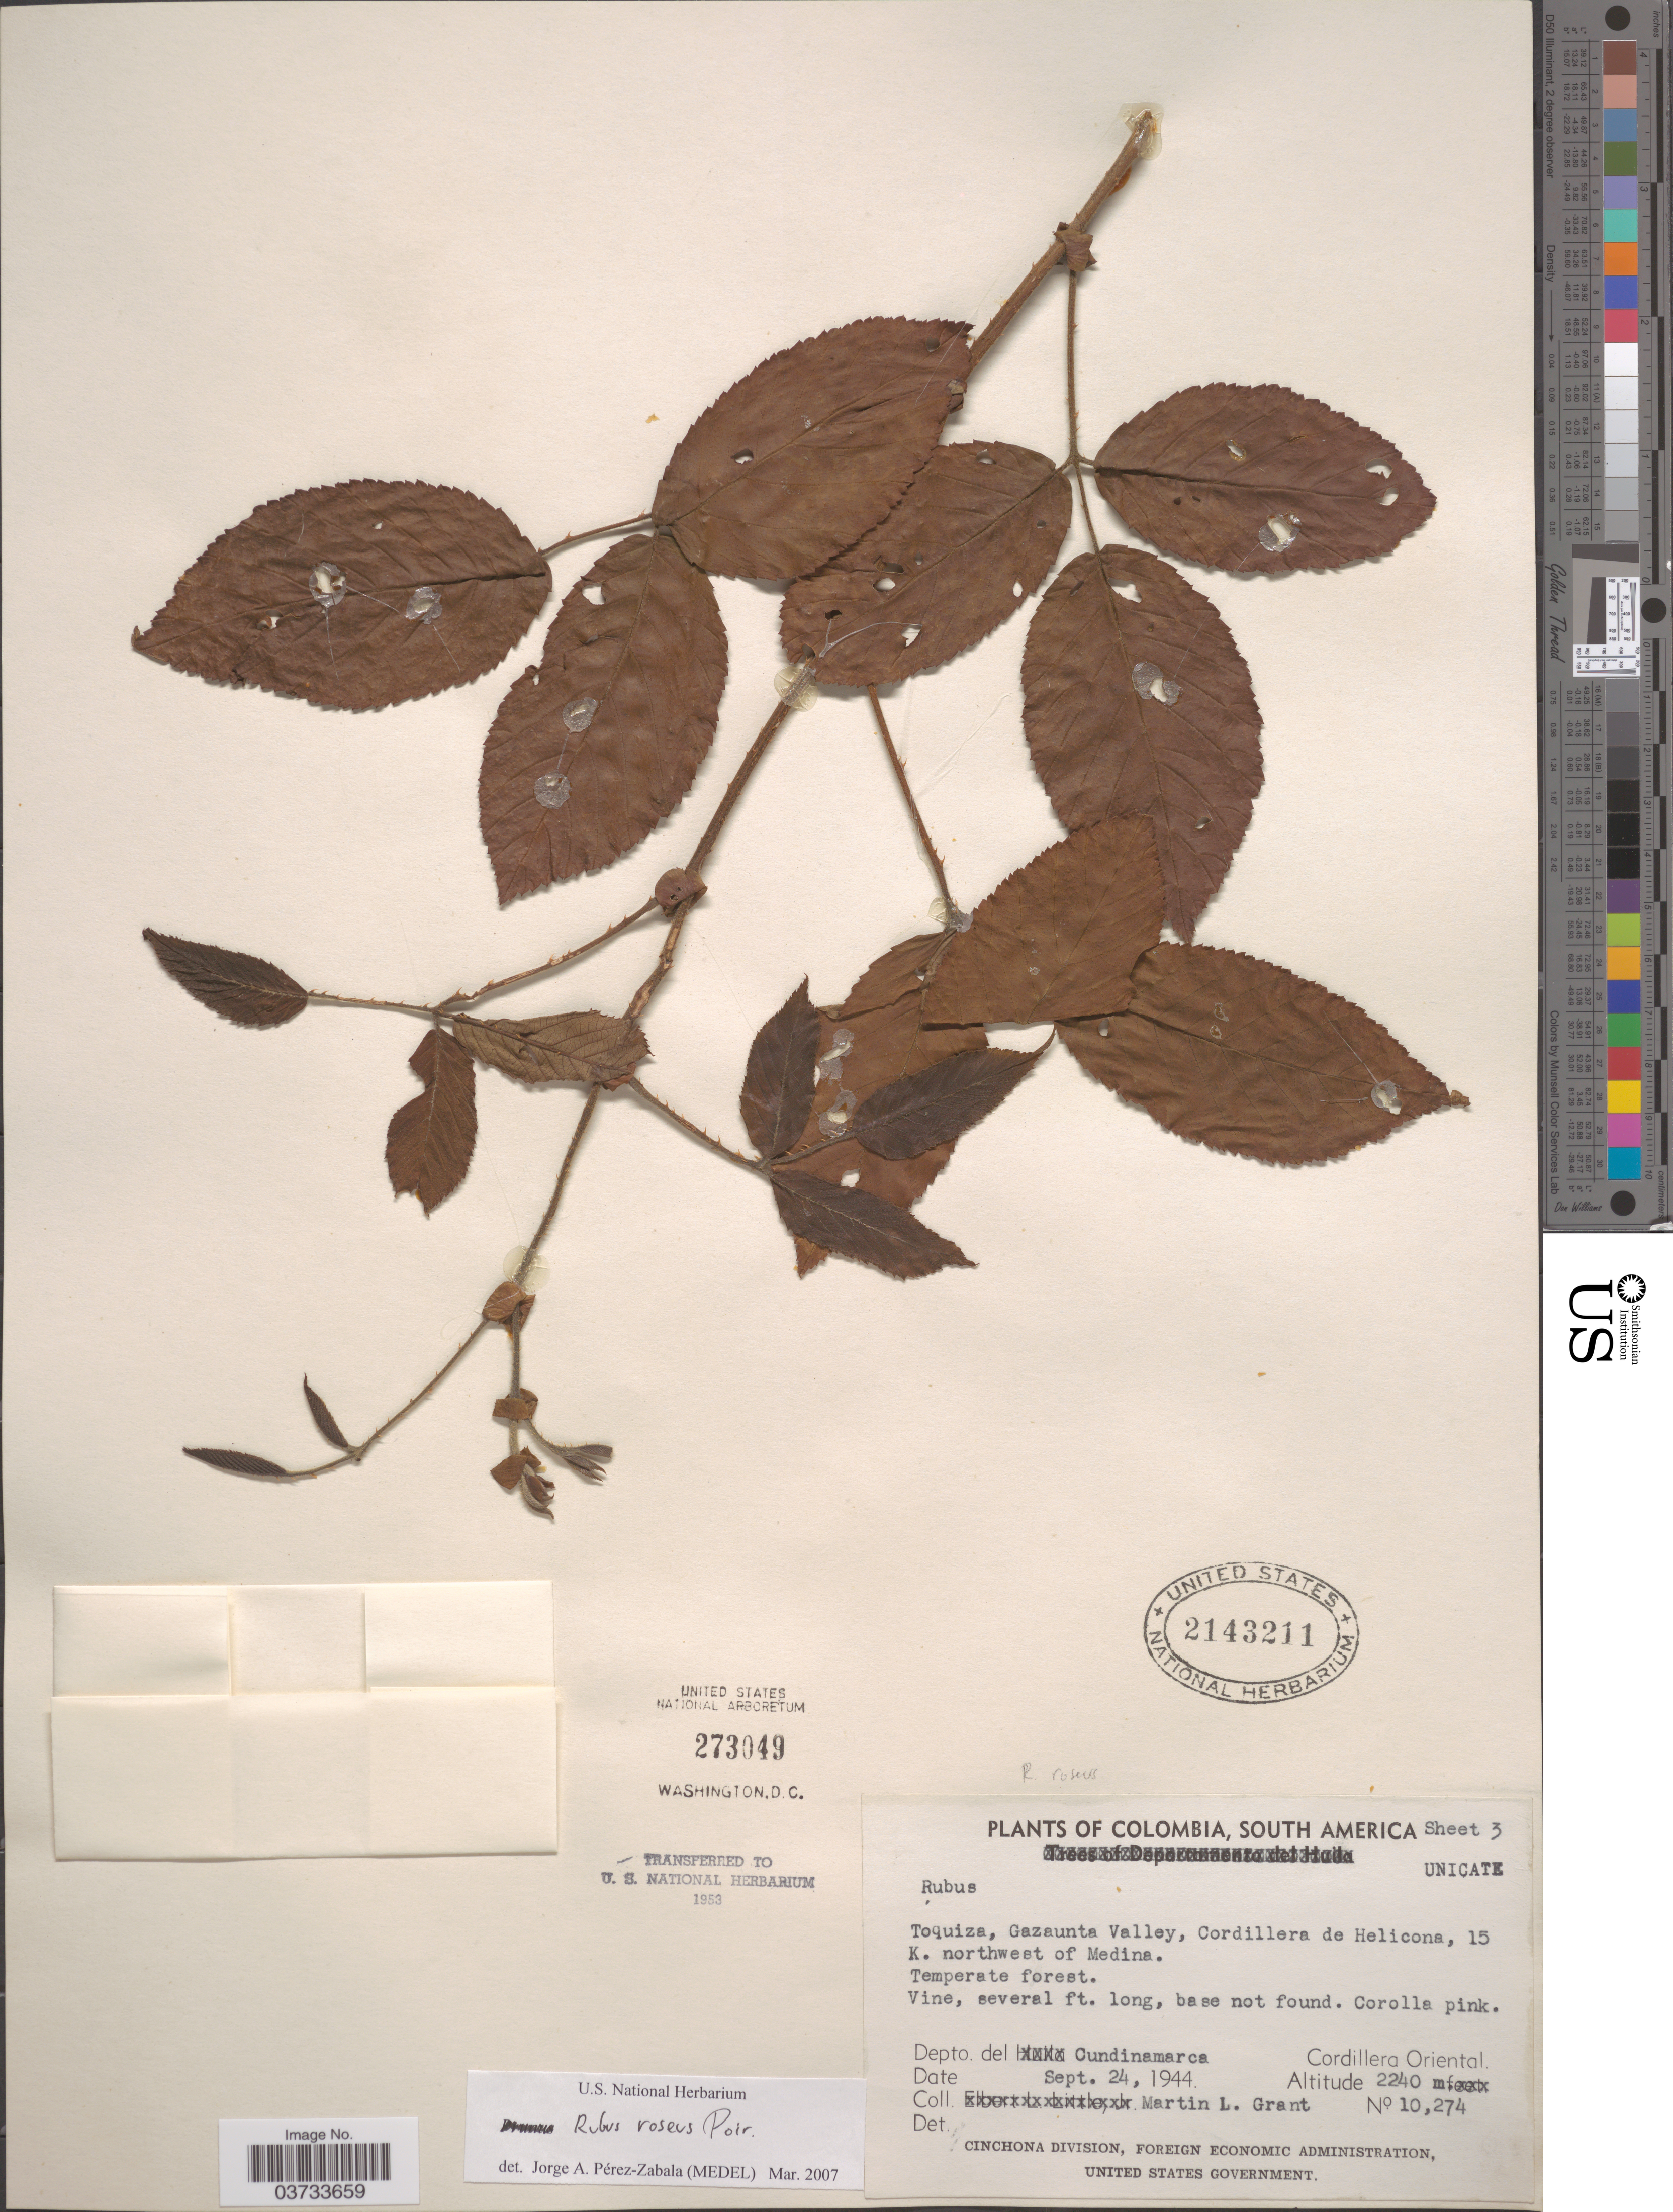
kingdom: Plantae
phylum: Tracheophyta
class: Magnoliopsida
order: Rosales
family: Rosaceae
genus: Rubus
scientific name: Rubus roseus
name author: Poir.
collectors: M. L. Grant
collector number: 10274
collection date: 1944-09-24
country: Colombia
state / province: Cundinamarca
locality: Toquiza, Gazaunta Valley, Cordillera de Helicona, 15 K. northwest of Medina. Depto. del Cundinamarca. Cordillera Oriental.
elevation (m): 2240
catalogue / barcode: US 2143211